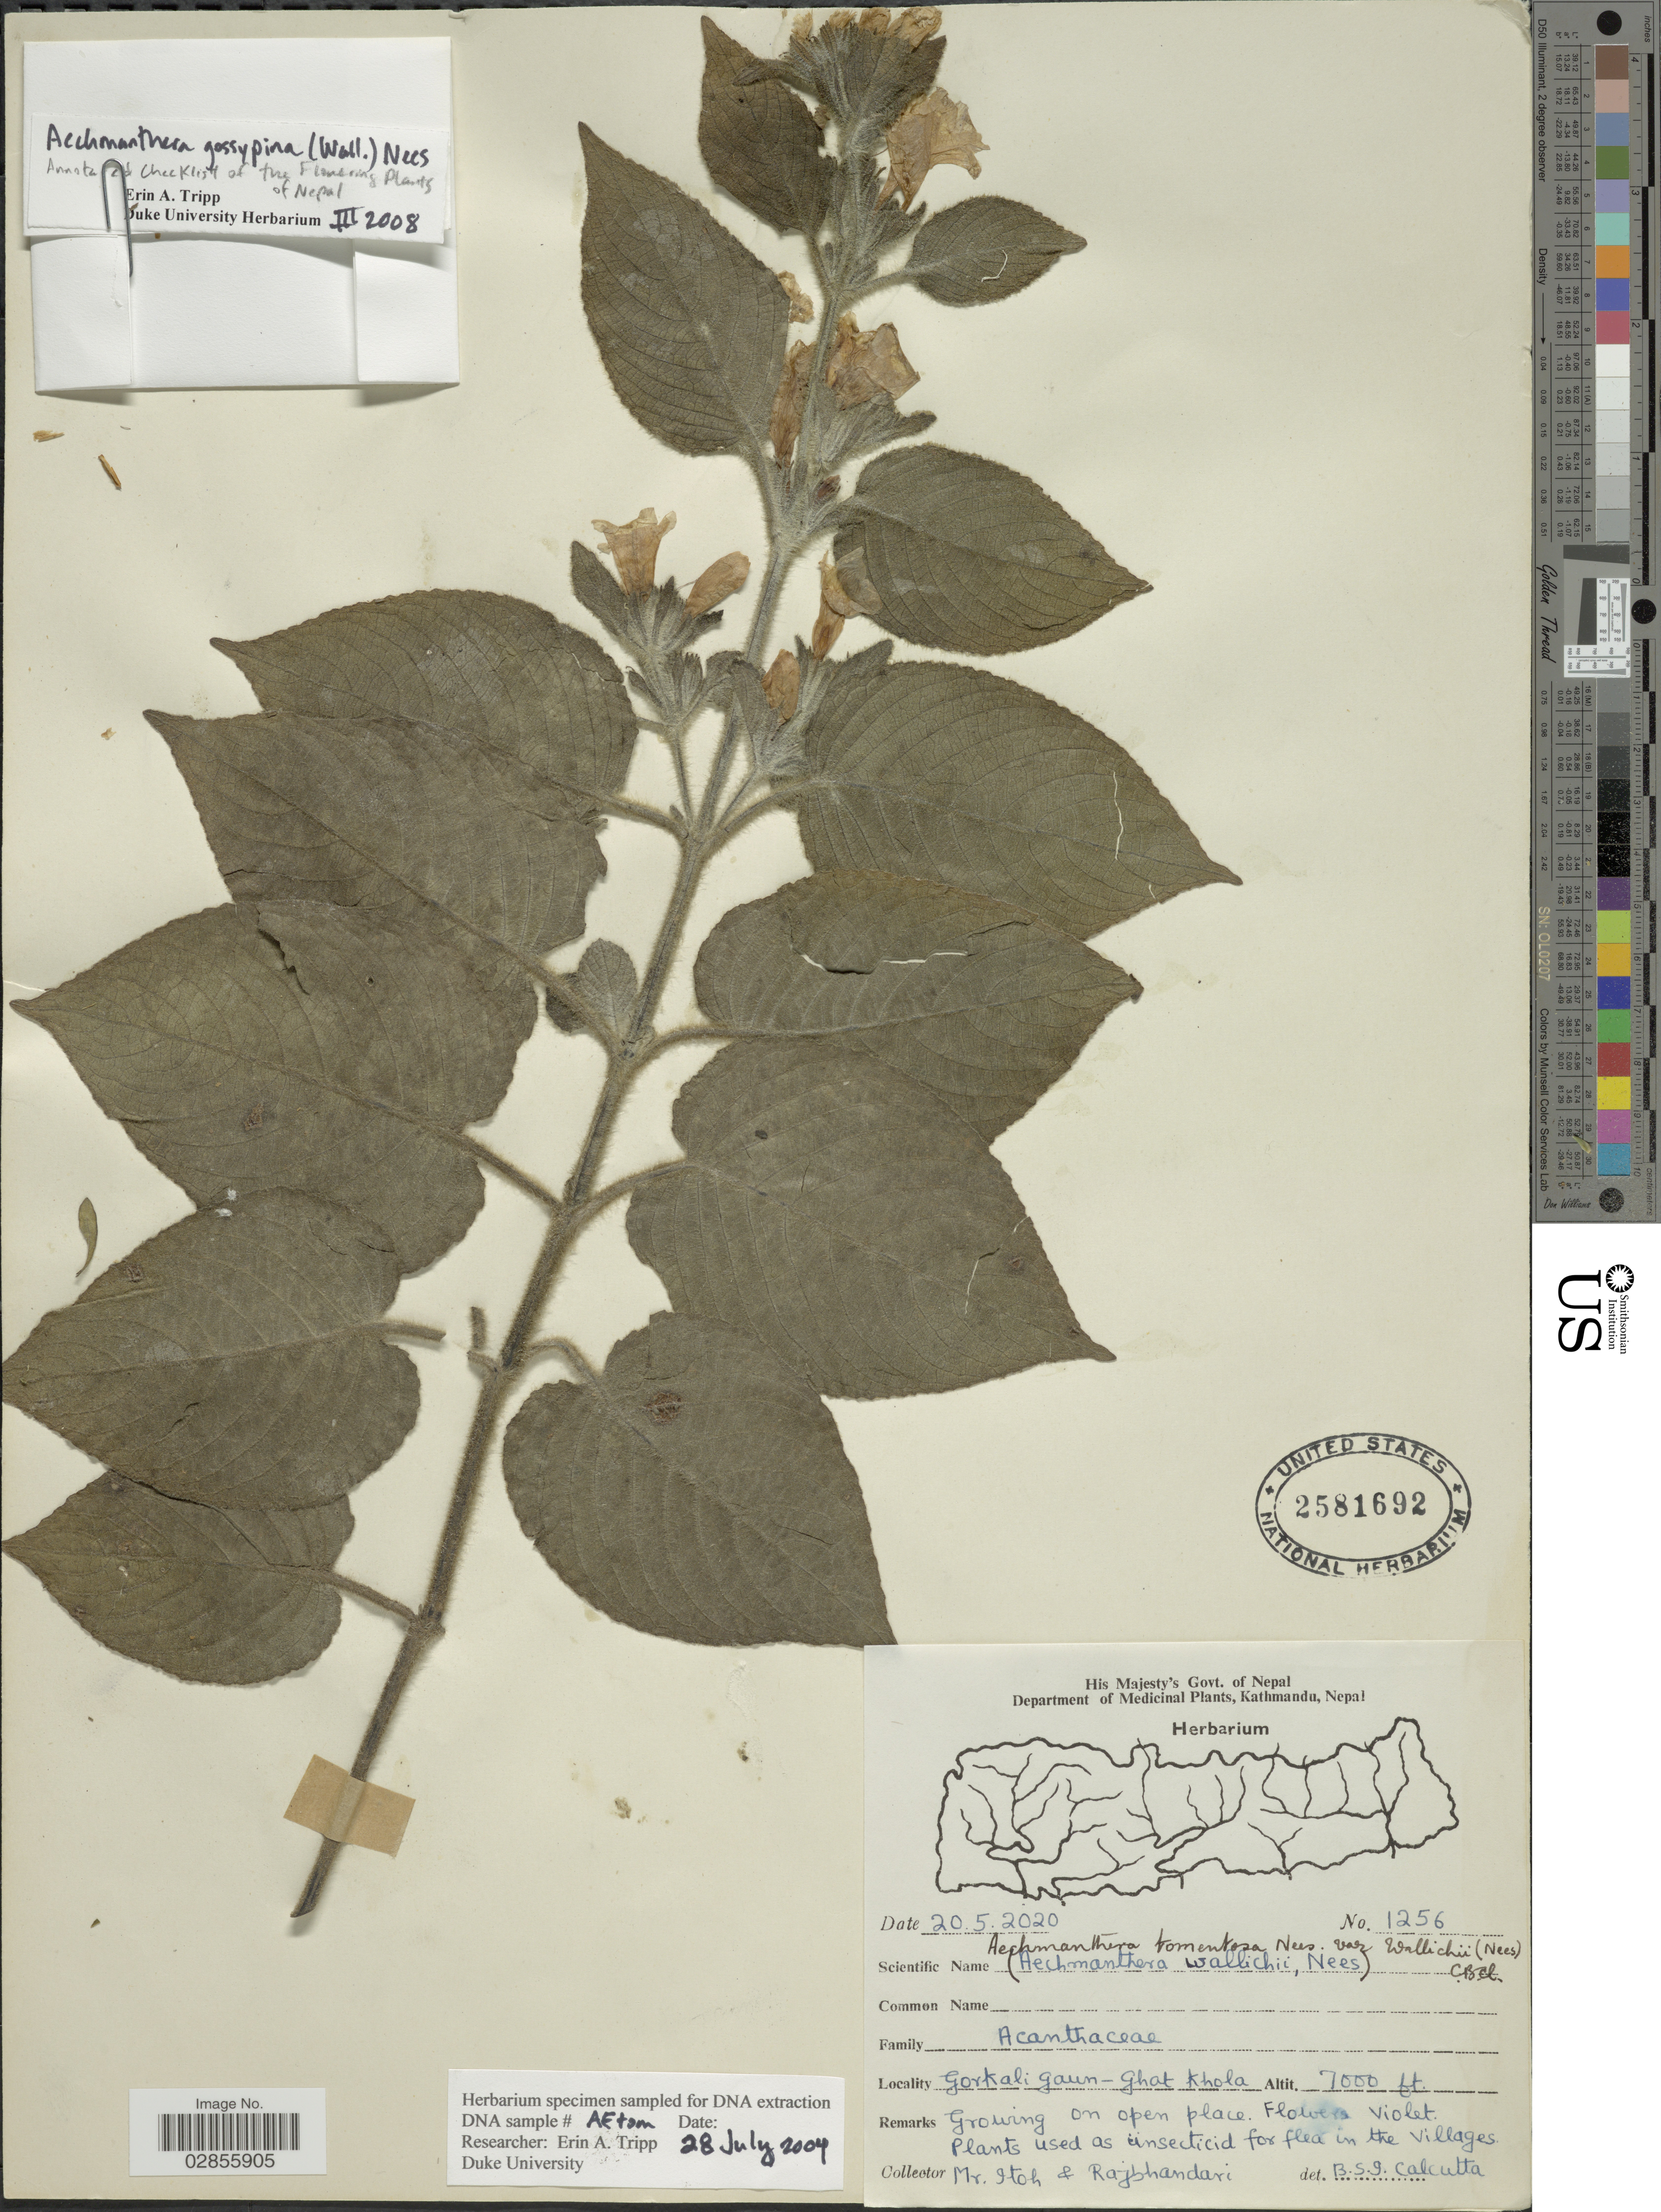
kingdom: Plantae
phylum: Tracheophyta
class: Magnoliopsida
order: Lamiales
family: Acanthaceae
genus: Aechmanthera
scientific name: Aechmanthera tomentosa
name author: Nees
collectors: -. Itoh & Rajbhandari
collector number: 1256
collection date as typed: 20.5.2020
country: Nepal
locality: Gorkali gaun- Ghat Khola.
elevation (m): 2134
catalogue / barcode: US 2581692